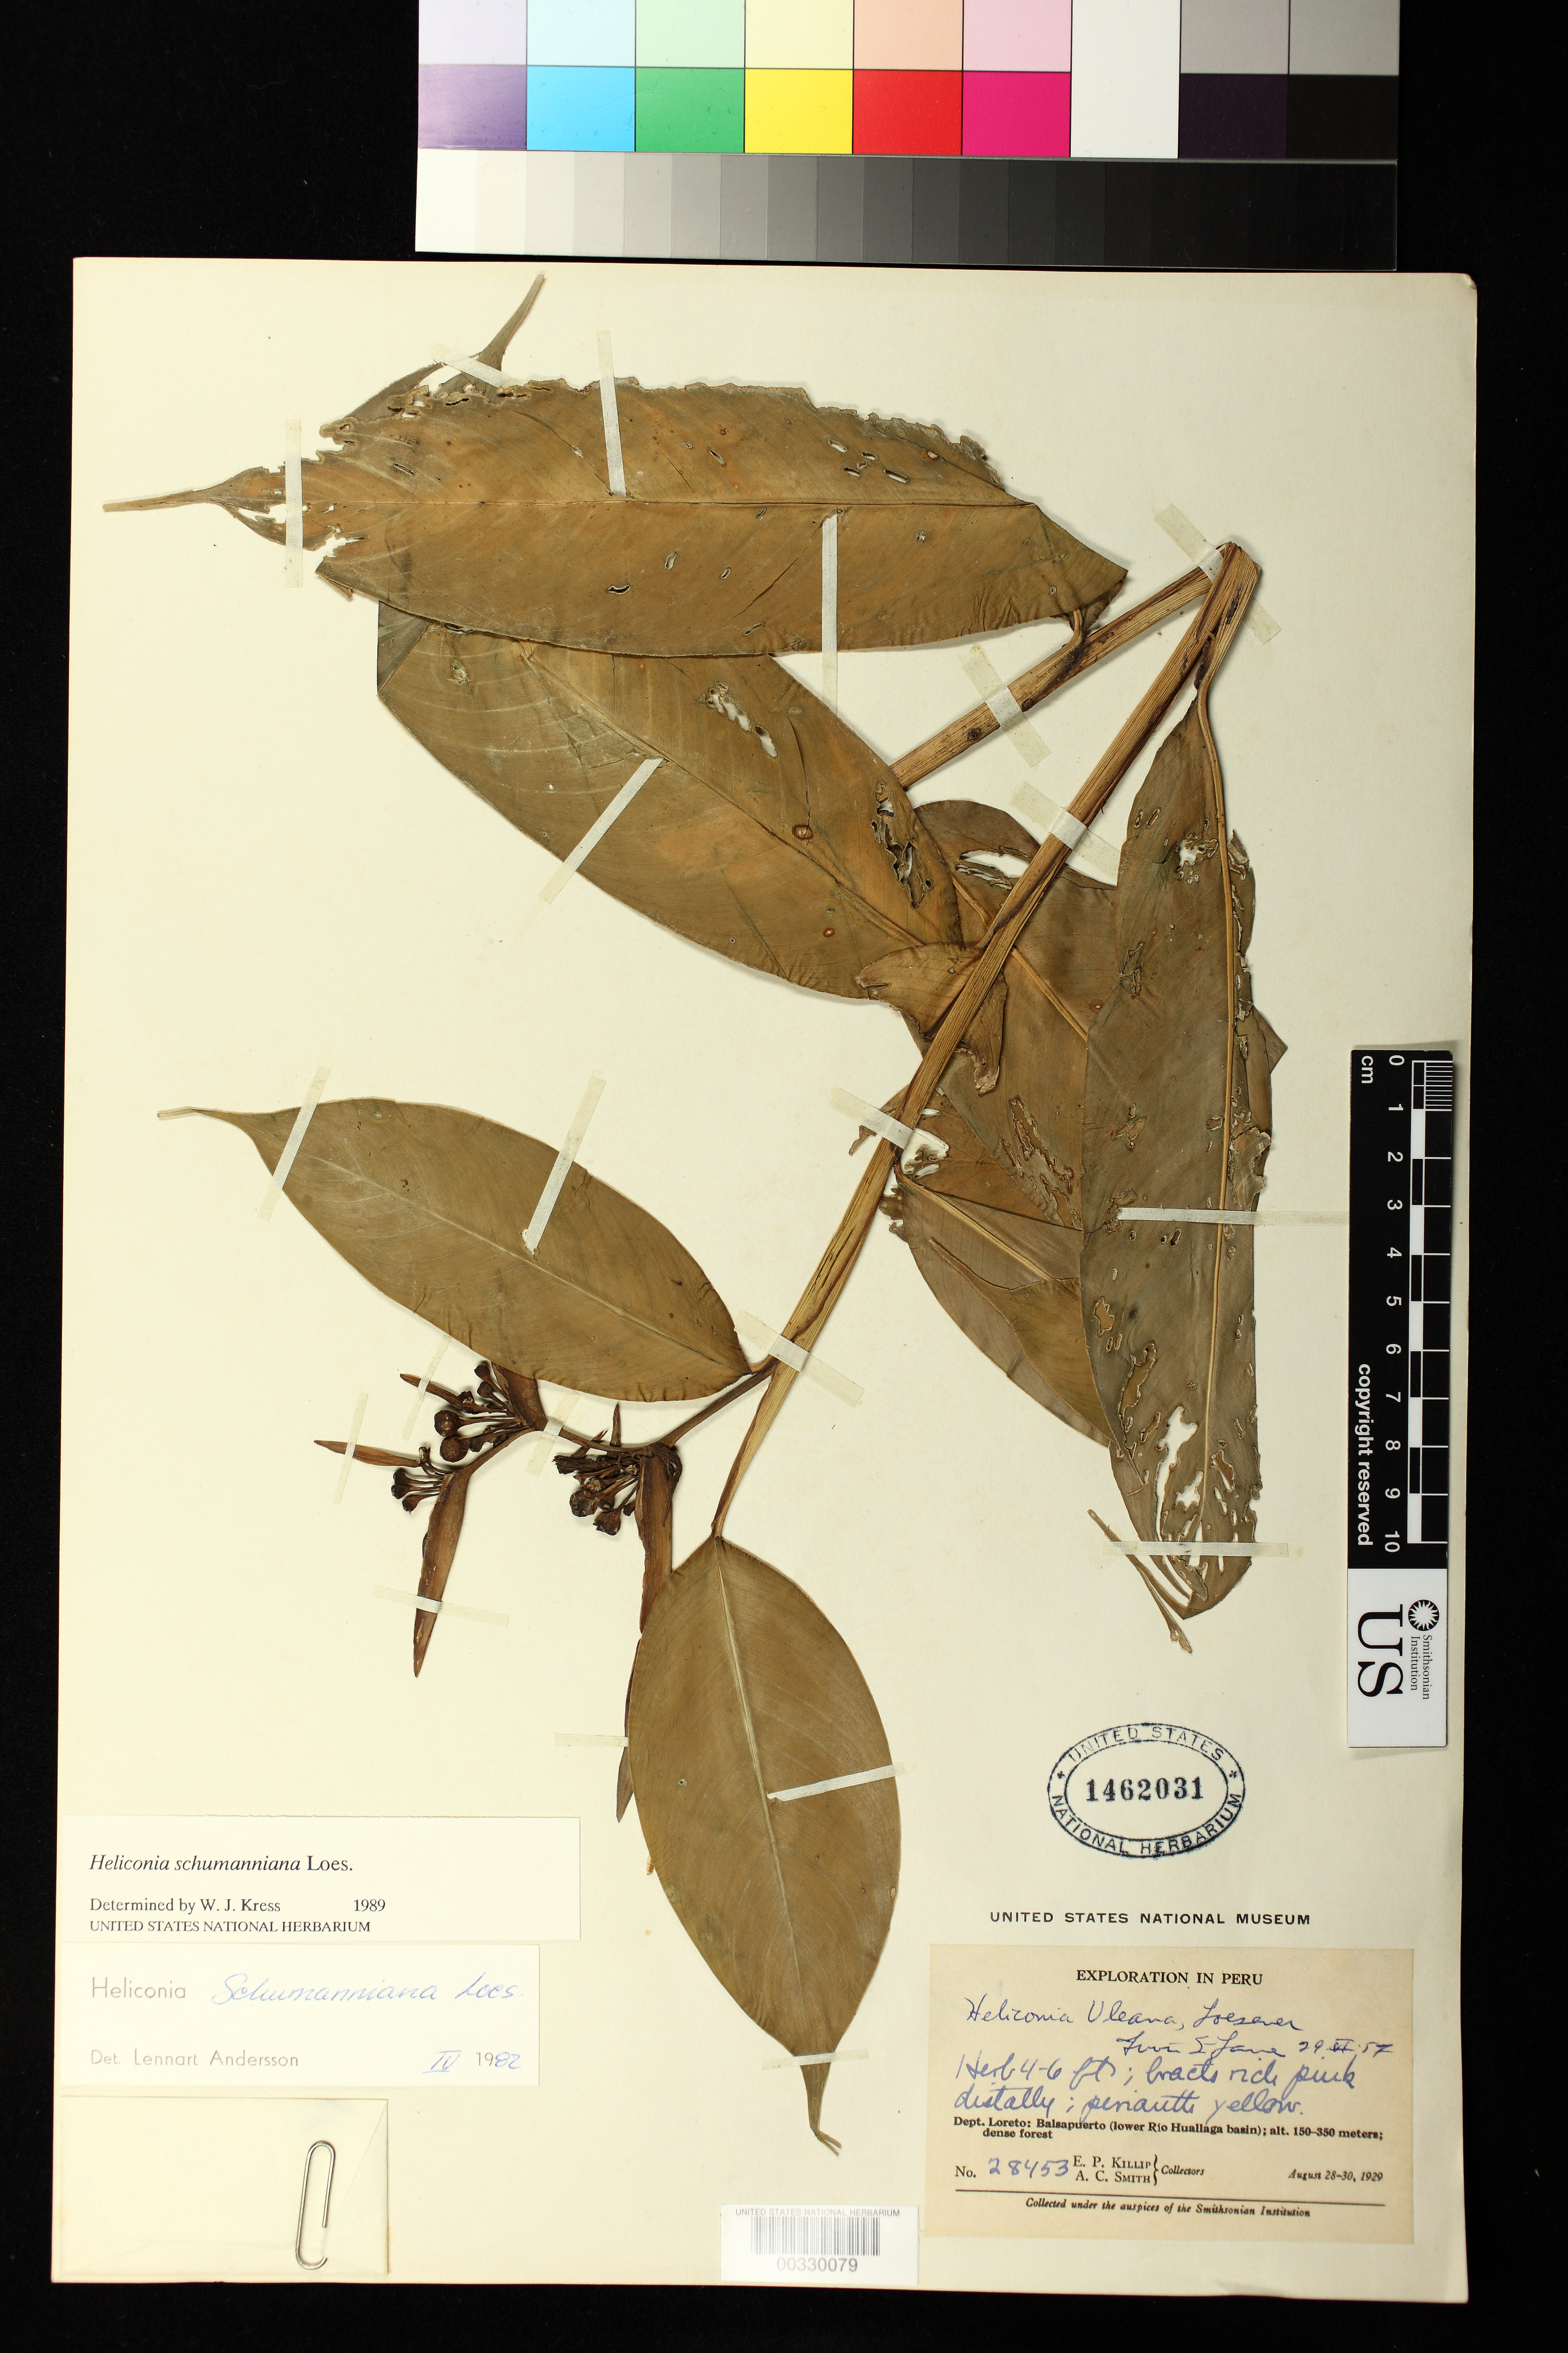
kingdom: Plantae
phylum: Tracheophyta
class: Liliopsida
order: Zingiberales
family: Heliconiaceae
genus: Heliconia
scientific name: Heliconia schumanniana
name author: Loes.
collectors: E. P. Killip & A. C. Smith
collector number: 28453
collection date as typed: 28 Aug 1929 to 30 Aug 1929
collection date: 1929-08-28/1929-08-30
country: Peru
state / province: Loreto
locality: Balsapuerto (lower rio huallaga basin)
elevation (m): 150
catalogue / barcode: US 1462031